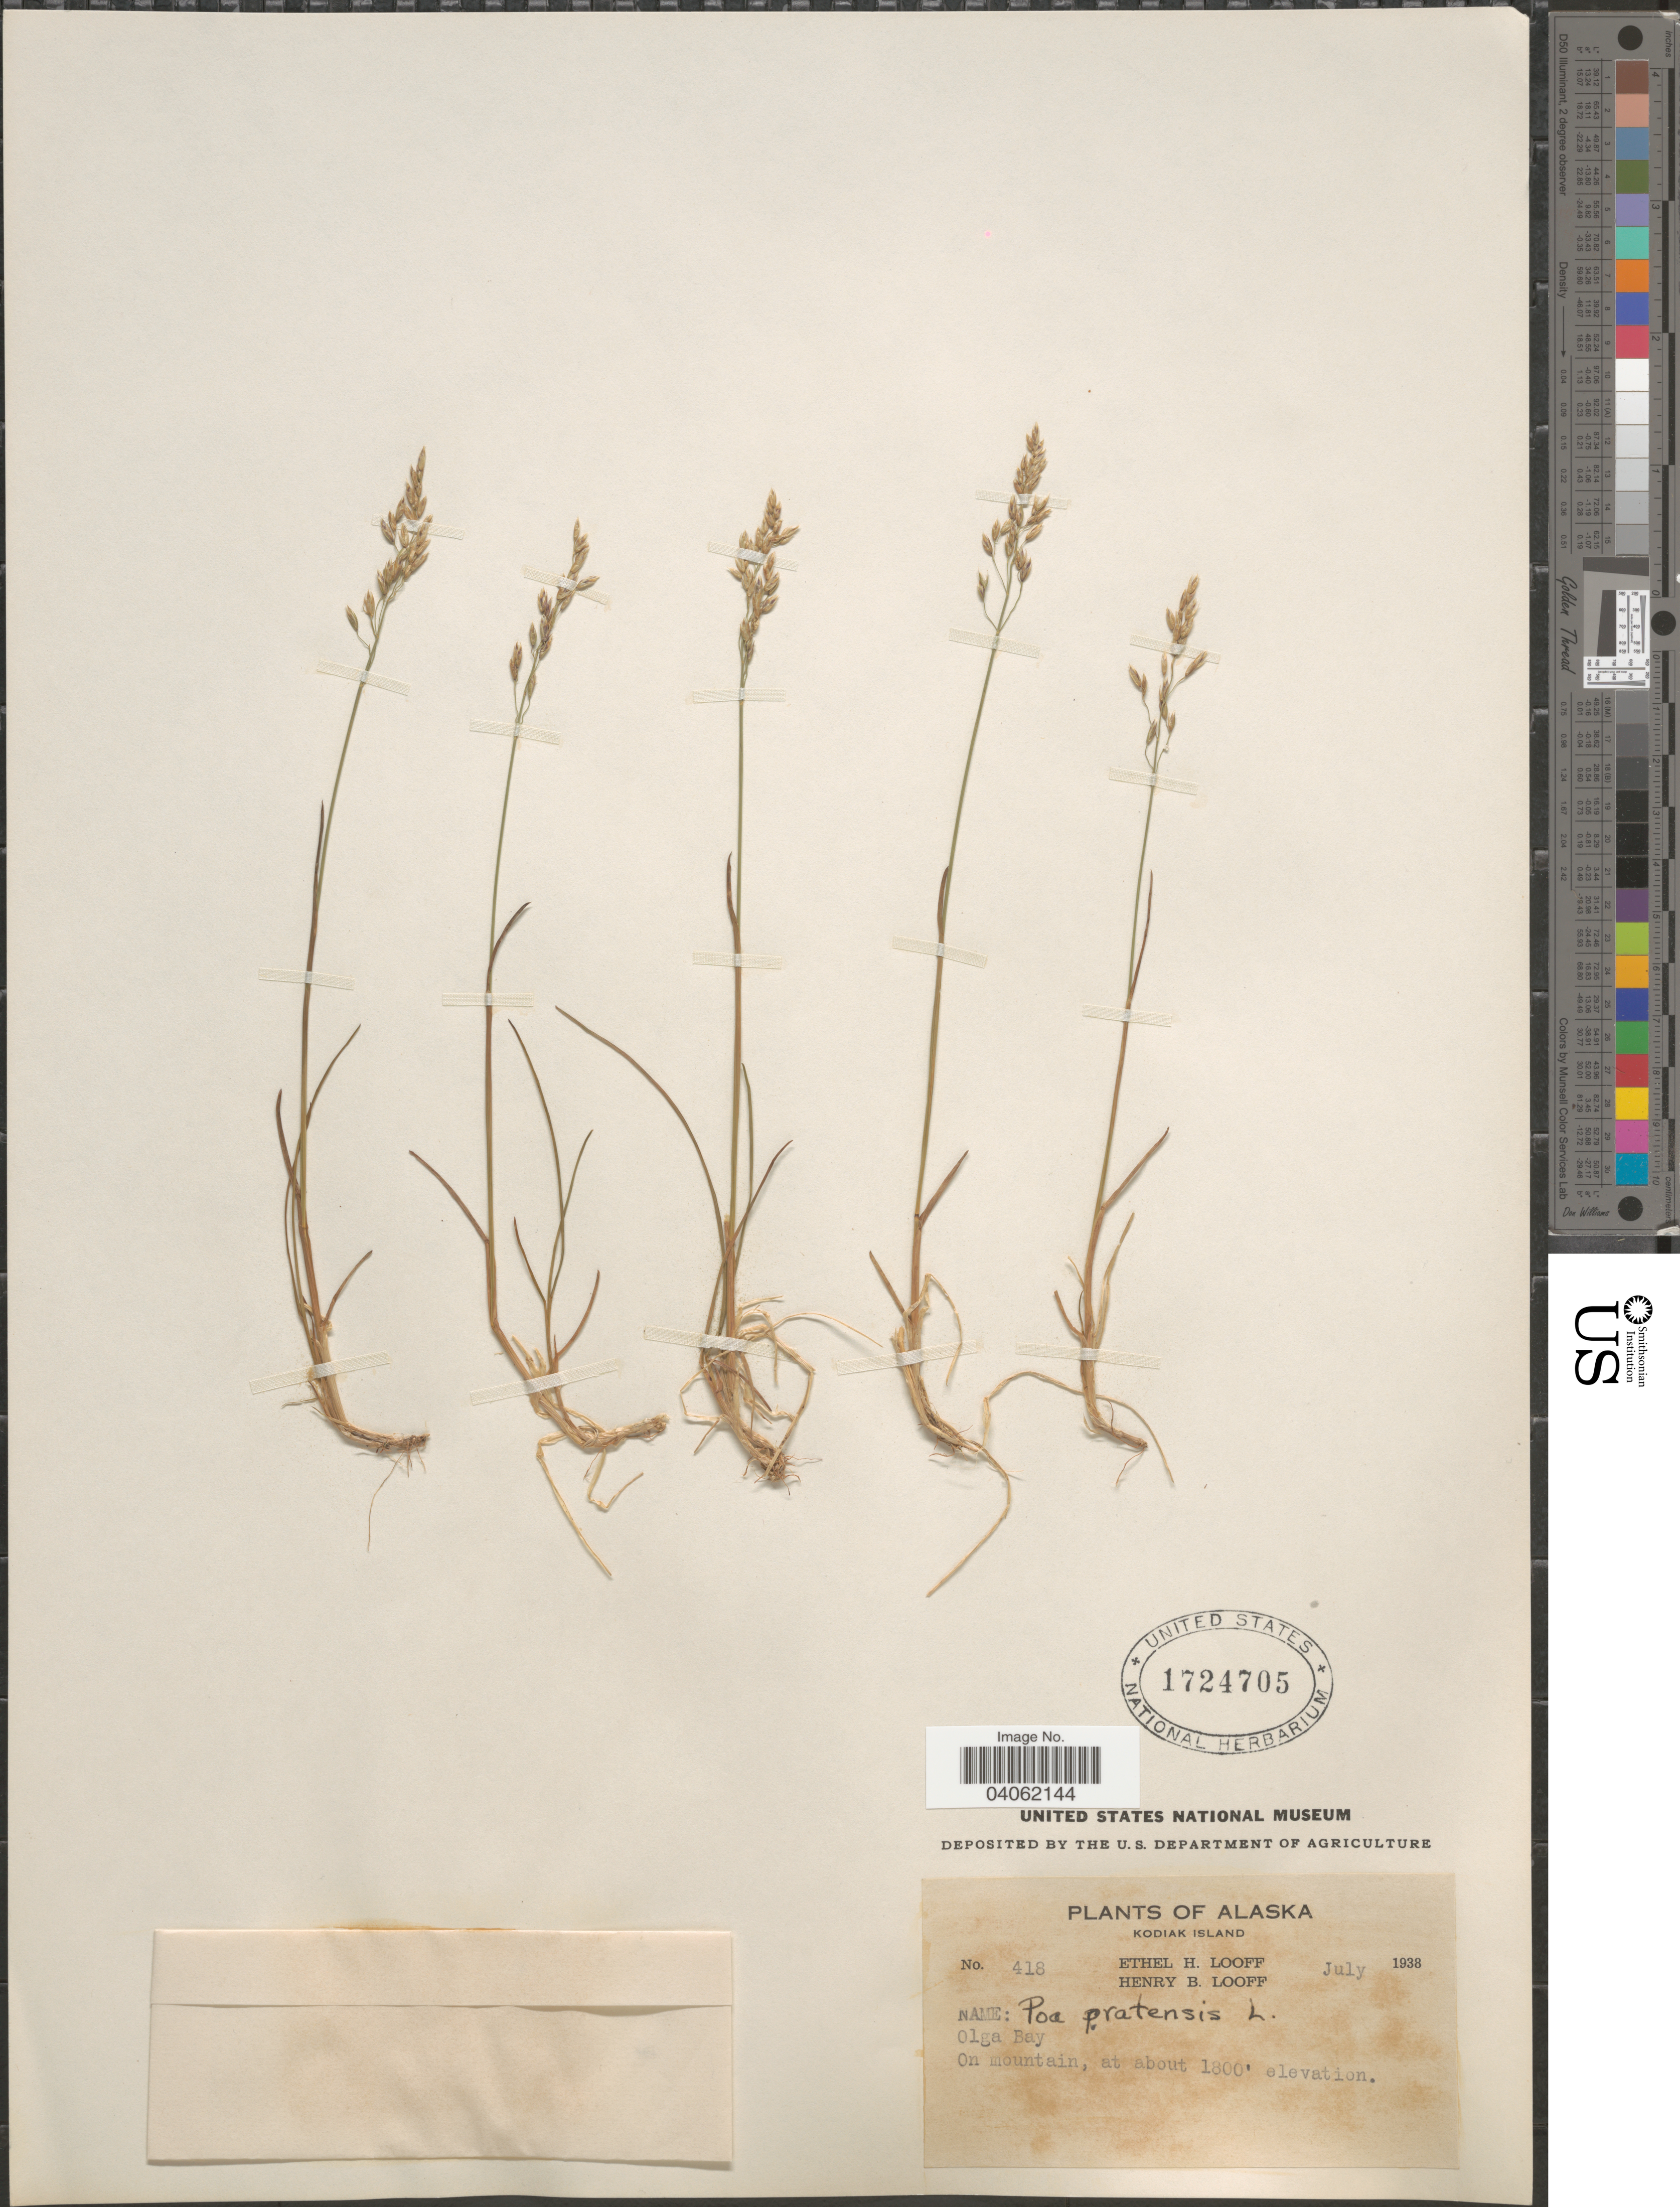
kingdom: Plantae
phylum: Tracheophyta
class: Liliopsida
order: Poales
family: Poaceae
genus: Poa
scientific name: Poa pratensis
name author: L.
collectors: E. Looff & H. Looff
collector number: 418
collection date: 1938-07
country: United States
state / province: Alaska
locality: Kodiak Island. Olga Bay. On mountain.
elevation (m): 549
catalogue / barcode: US 1724705